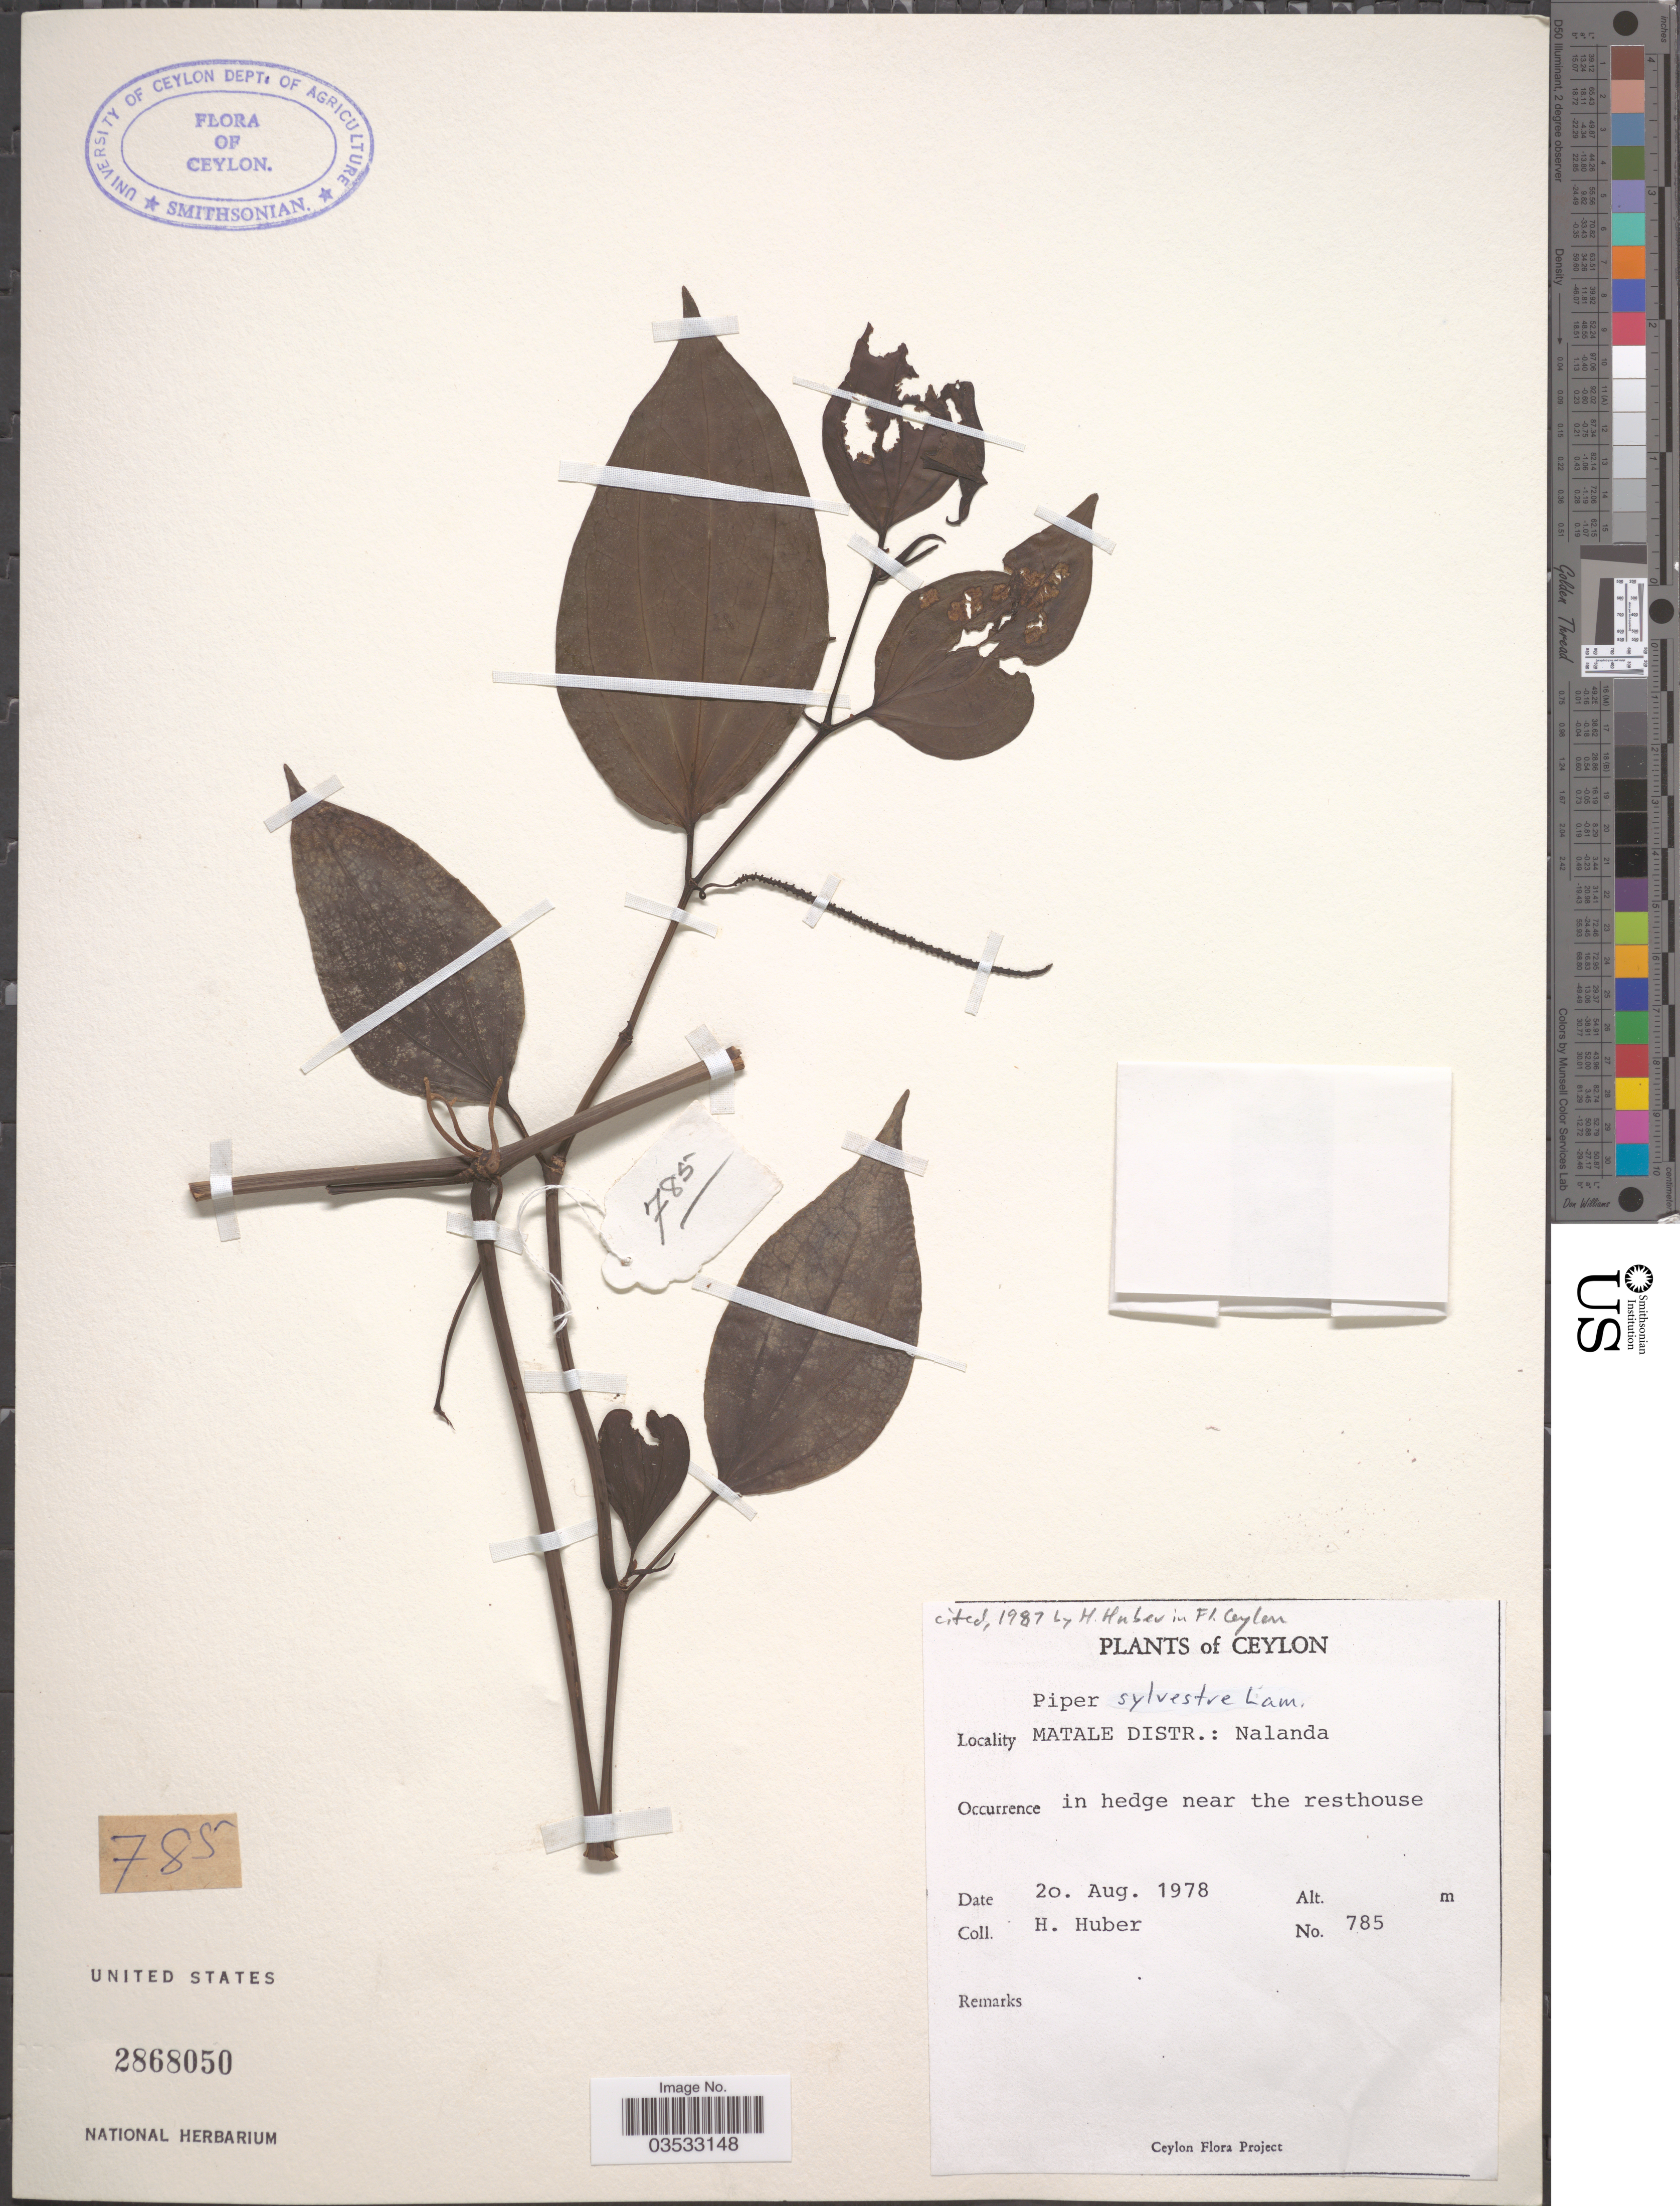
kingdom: Plantae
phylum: Tracheophyta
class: Magnoliopsida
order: Piperales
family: Piperaceae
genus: Piper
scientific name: Piper sylvestre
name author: Lour.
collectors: H. Huber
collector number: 785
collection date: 1978-08-20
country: Sri Lanka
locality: Ceylon. Matale Distr.: Nalanda.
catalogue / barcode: US 2868050